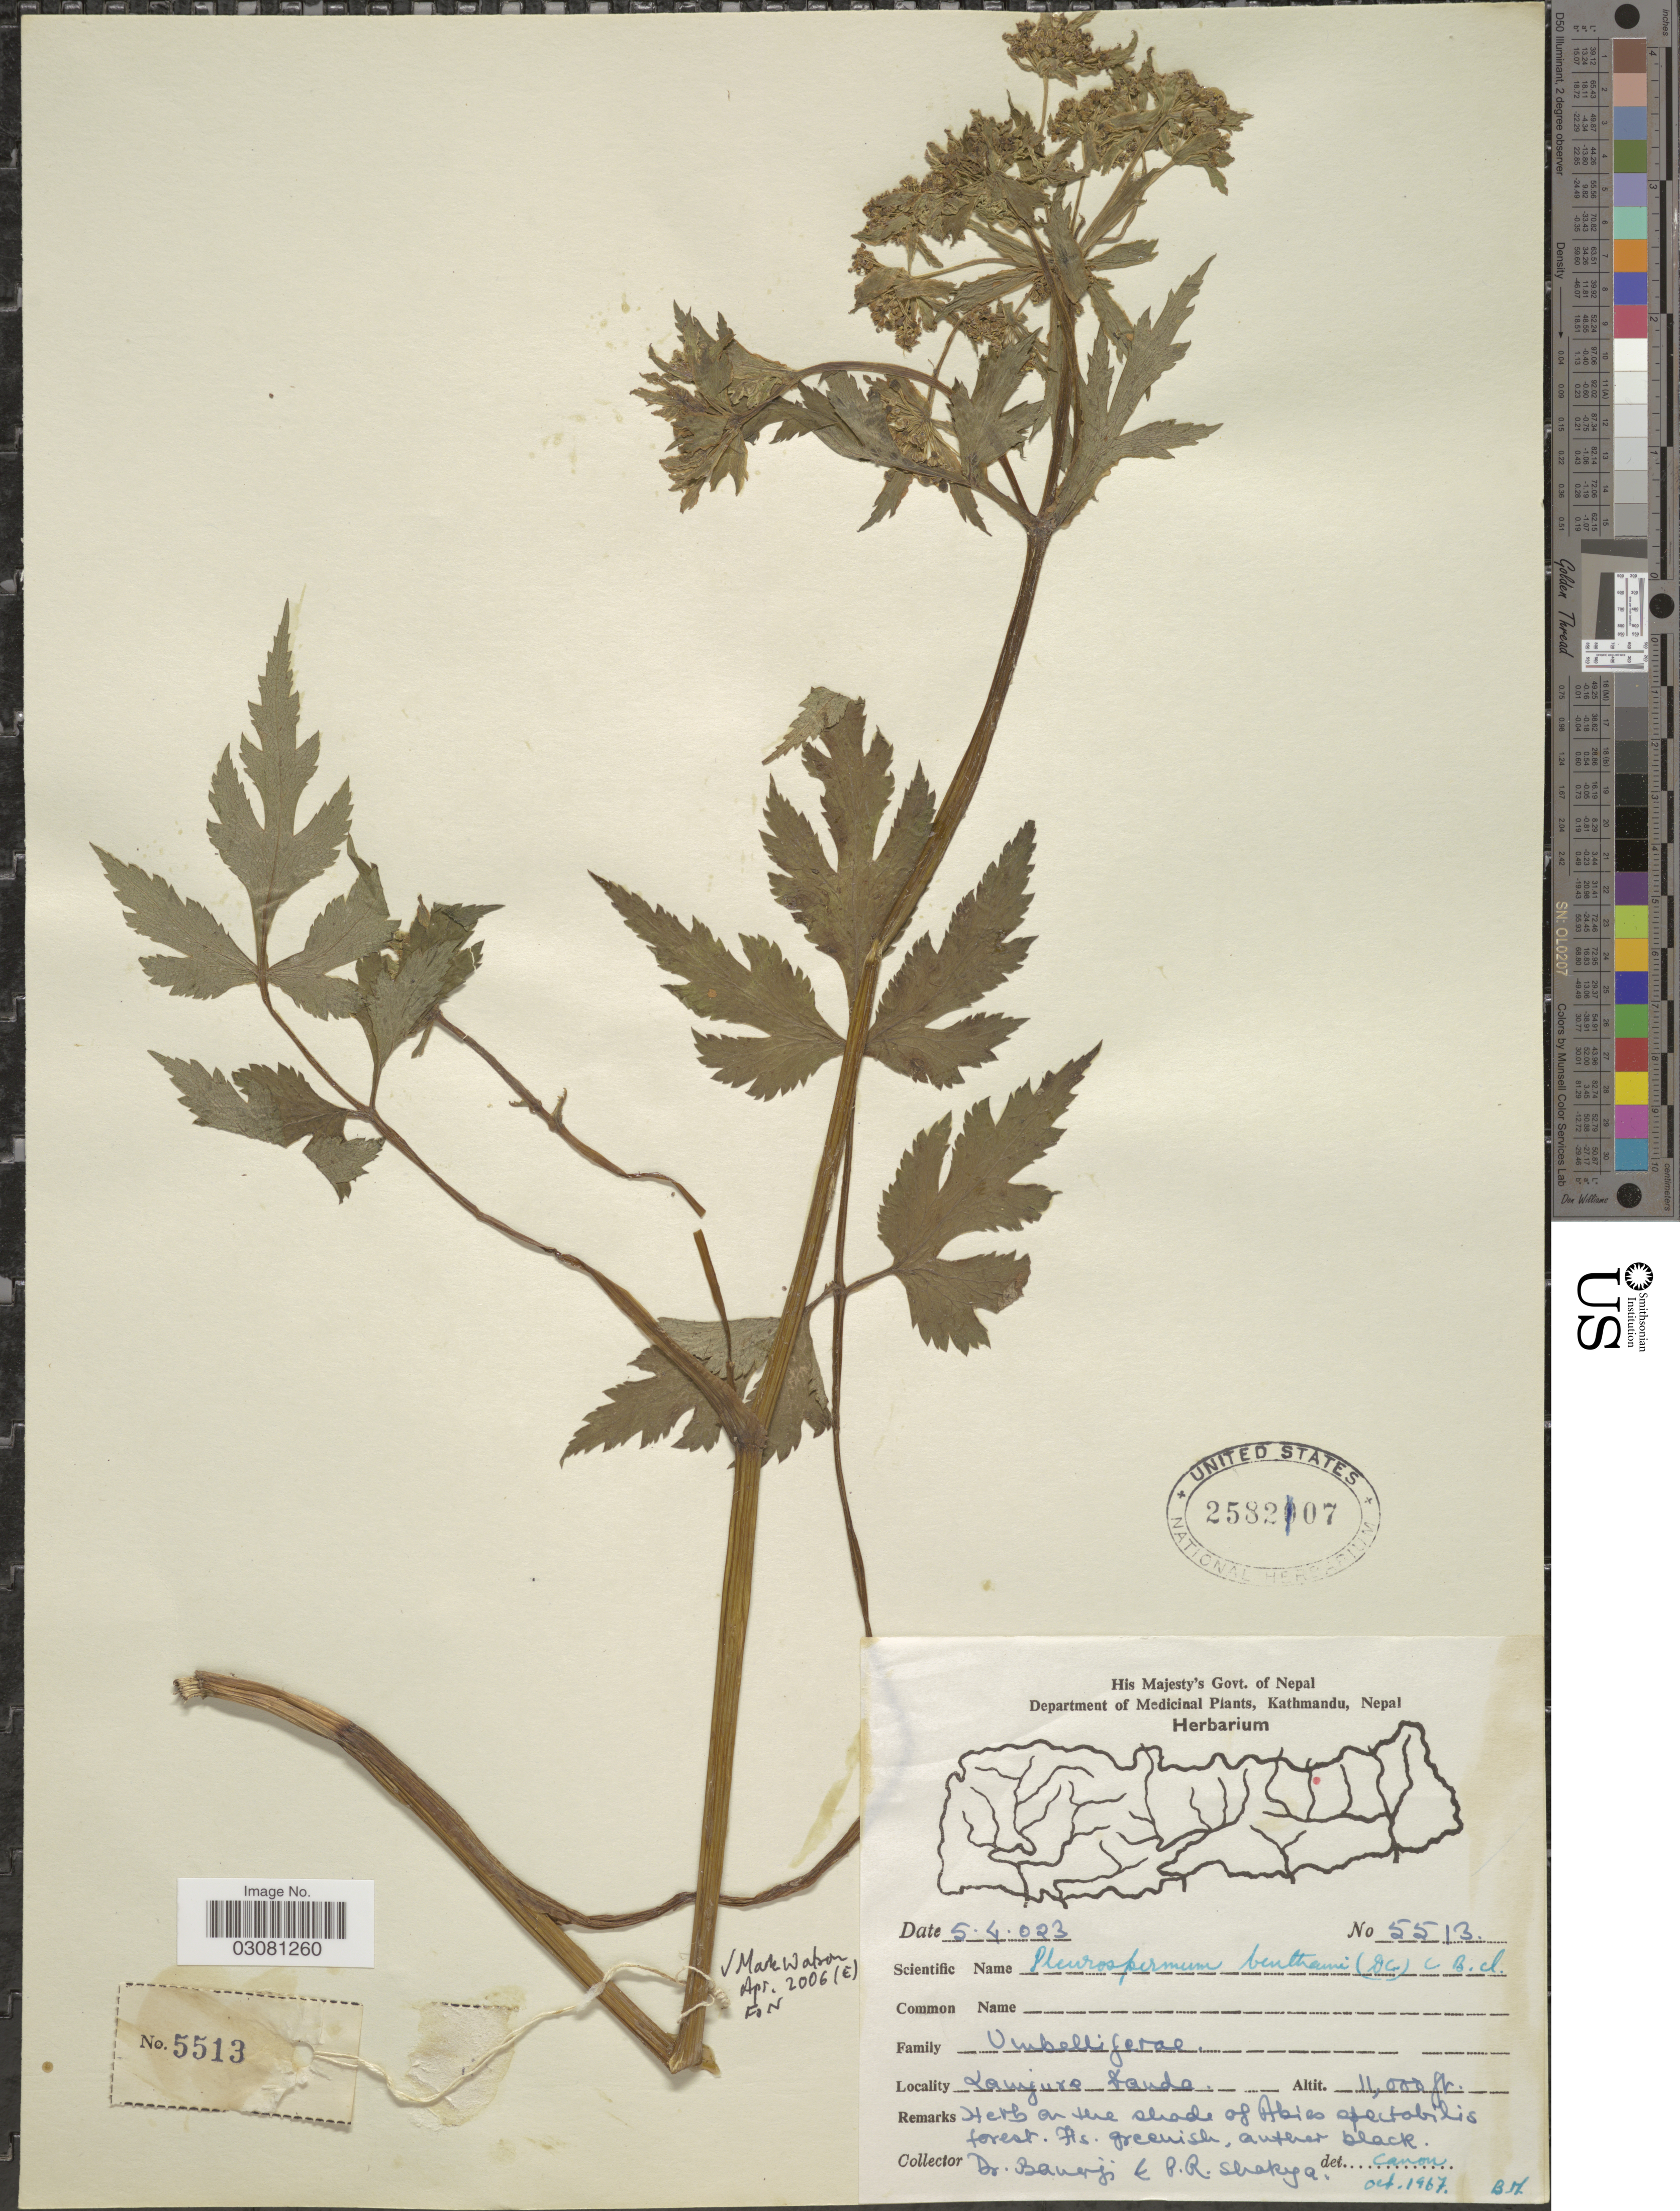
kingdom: Plantae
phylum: Tracheophyta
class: Magnoliopsida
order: Apiales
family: Apiaceae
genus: Pleurospermum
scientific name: Pleurospermum benthamii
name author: (Wall. ex DC.) C.B. Clarke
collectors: -. Banerji & P. Shakya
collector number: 5513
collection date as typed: Transcribed d/m/y: 5/4/23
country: Nepal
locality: Lanjura Danda. [interpreted]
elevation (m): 3353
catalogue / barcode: US 2582107